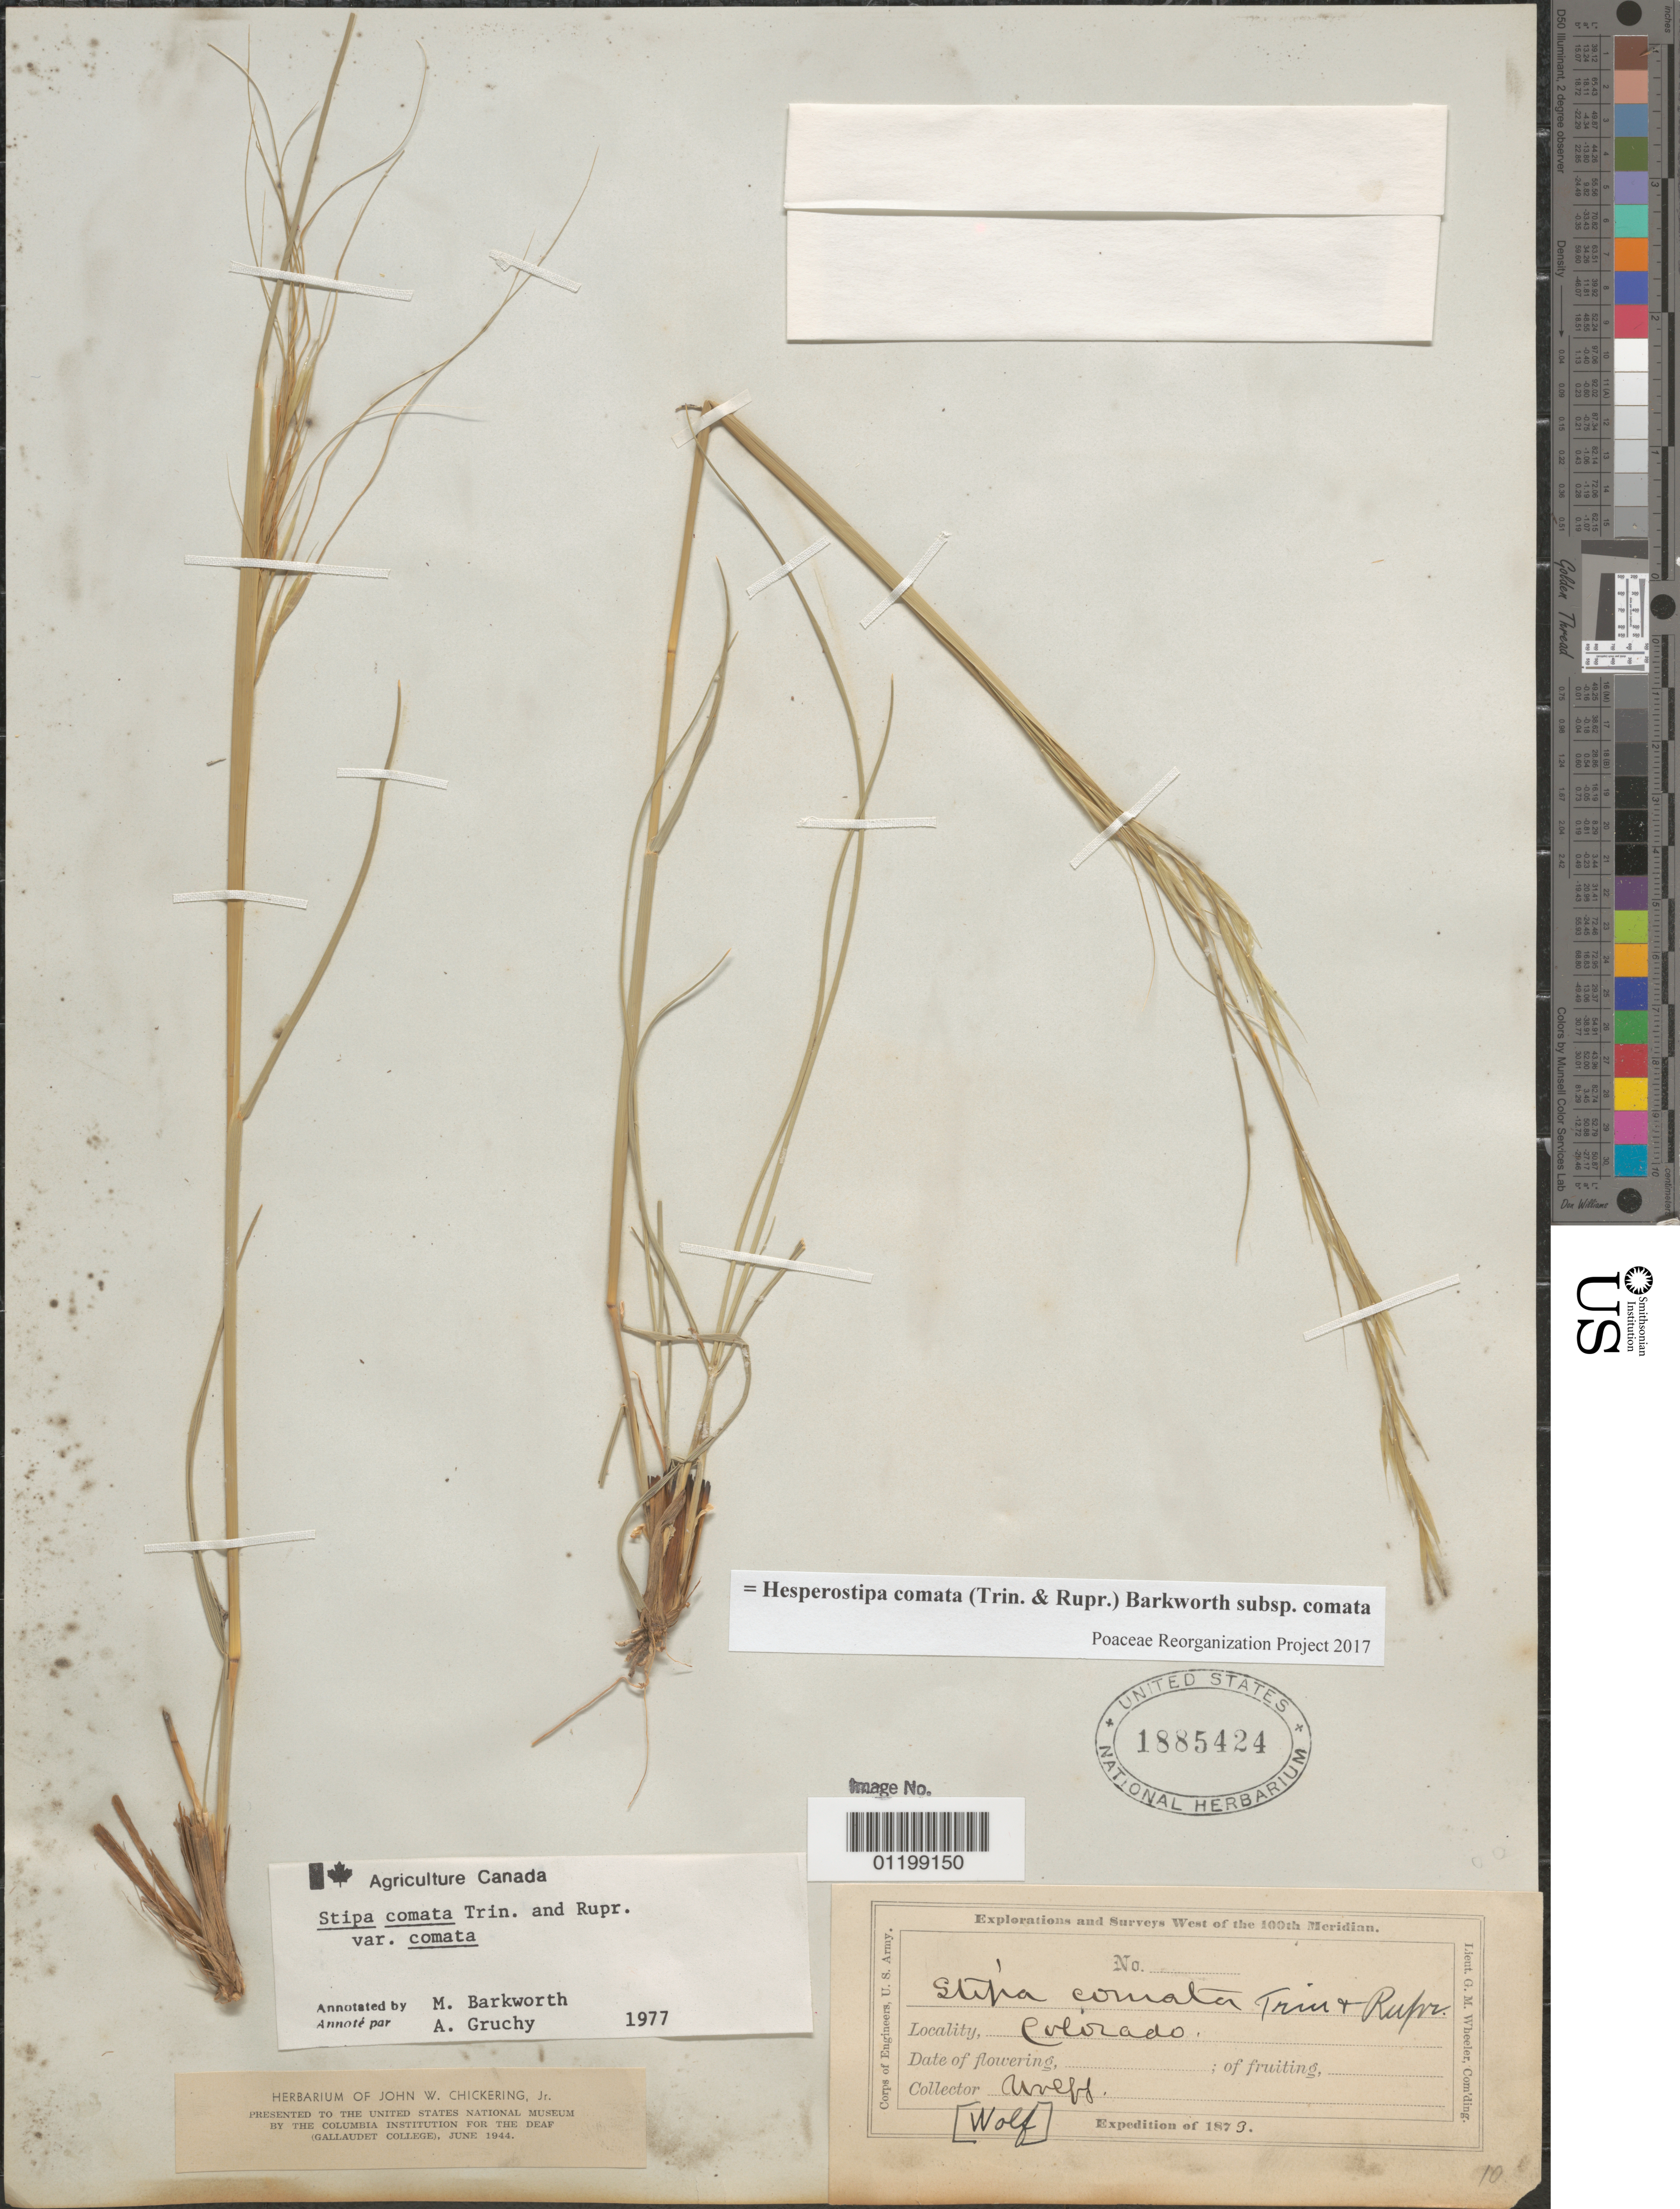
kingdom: Plantae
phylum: Tracheophyta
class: Liliopsida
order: Poales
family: Poaceae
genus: Hesperostipa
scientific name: Hesperostipa comata subsp. comata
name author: (Trin. & Rupr.) Barkworth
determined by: Poaceae Reorganization Project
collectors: J. Wolf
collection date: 1873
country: United States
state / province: Colorado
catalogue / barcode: US 1885424